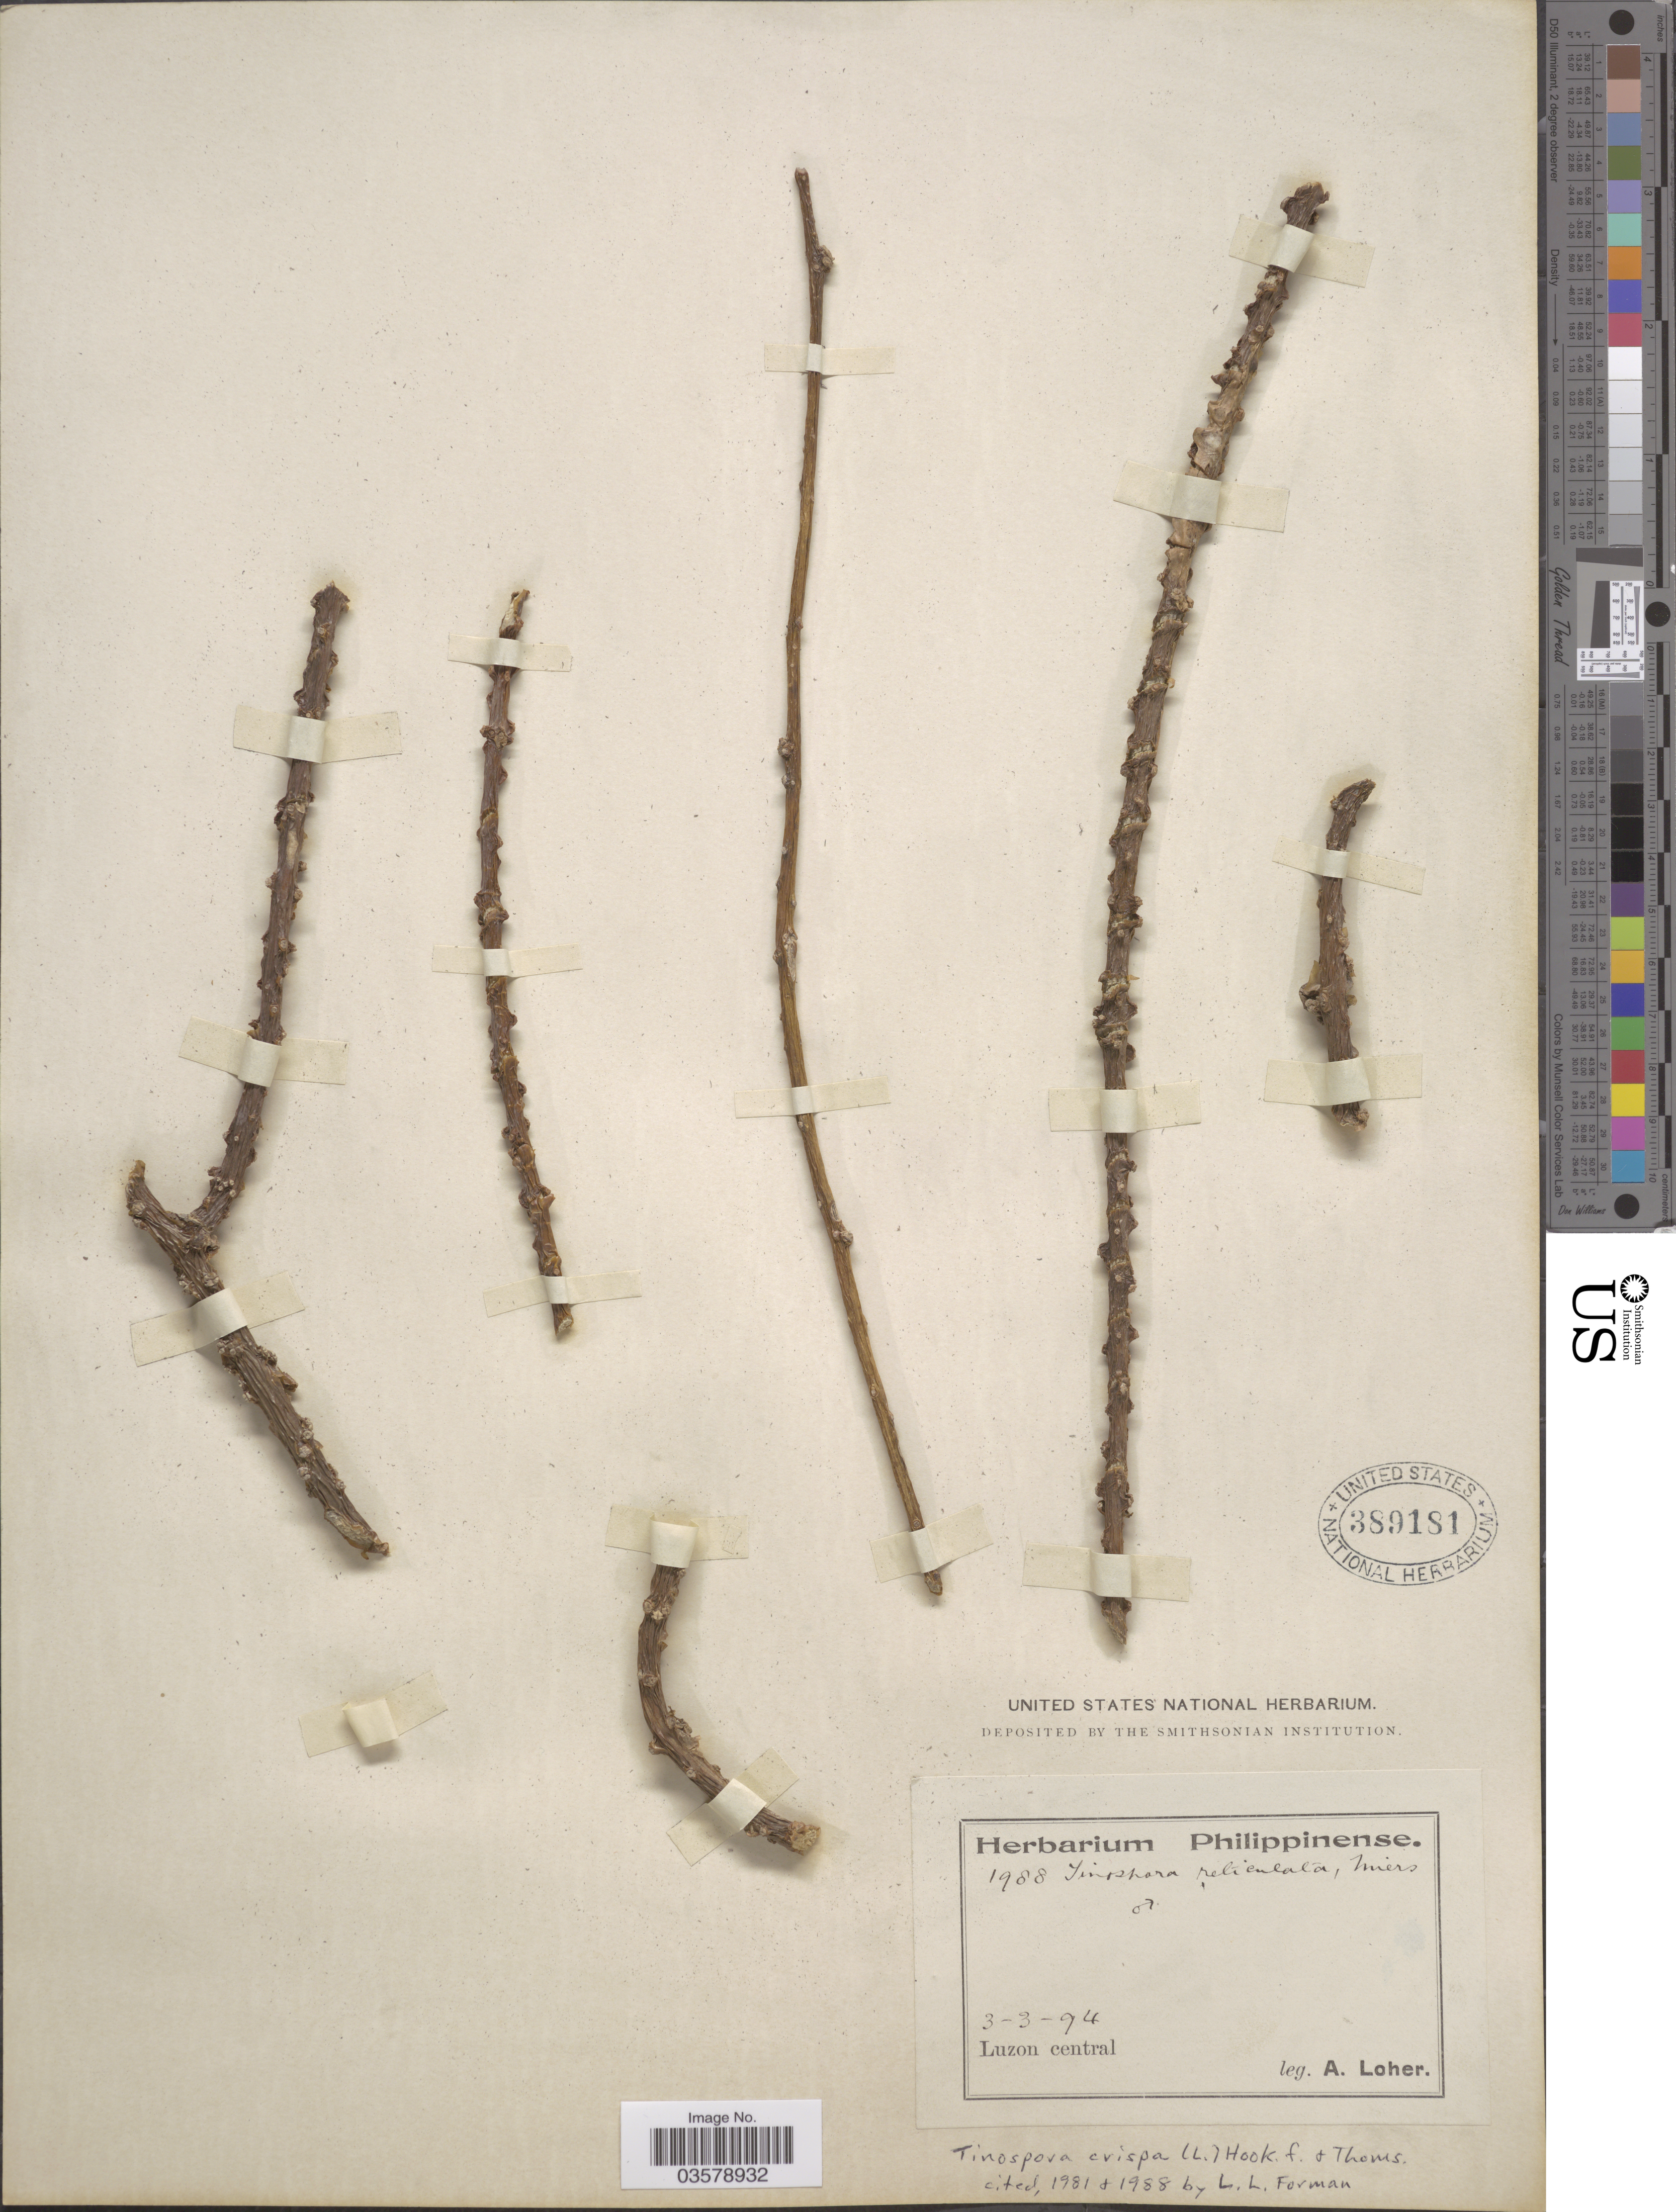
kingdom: Plantae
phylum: Tracheophyta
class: Magnoliopsida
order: Ranunculales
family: Menispermaceae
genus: Tinospora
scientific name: Tinospora crispa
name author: (L.) Hook. f. & Thomson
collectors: A. Loher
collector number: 1988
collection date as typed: Transcribed d/m/y: 3/3/94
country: Philippines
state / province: Central Luzon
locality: Luzon central.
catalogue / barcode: US 389181